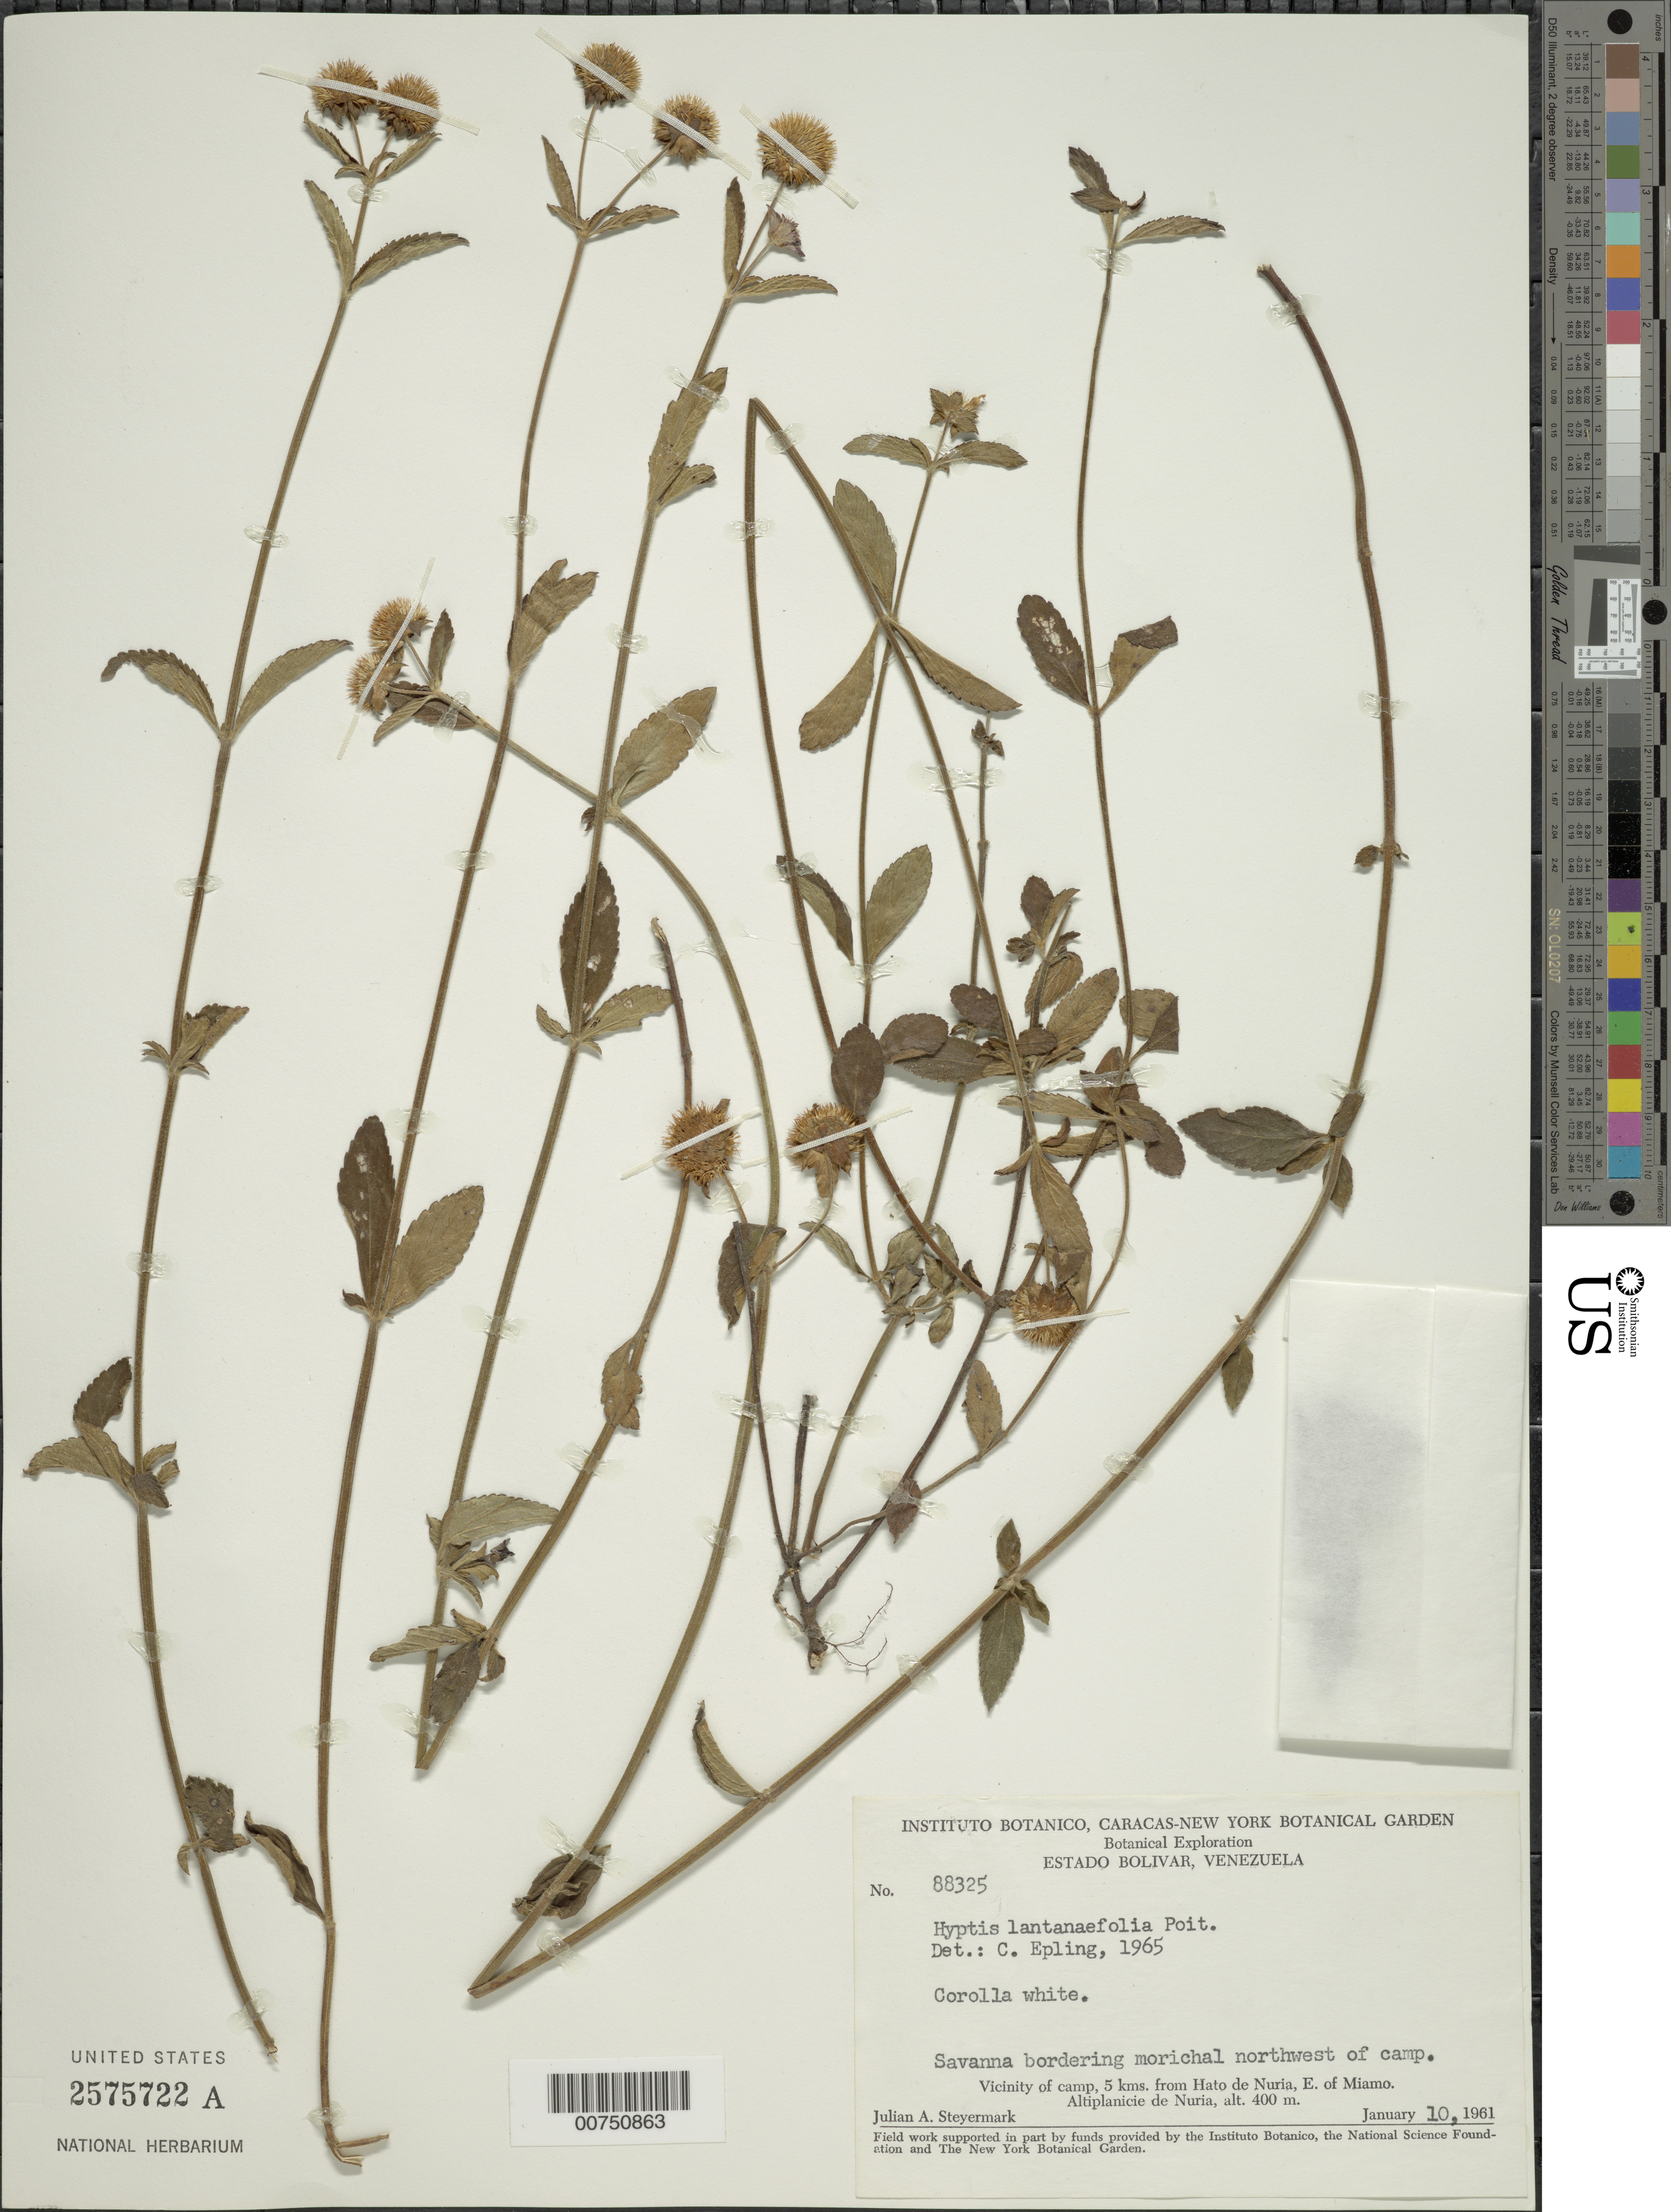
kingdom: Plantae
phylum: Tracheophyta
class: Magnoliopsida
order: Lamiales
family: Lamiaceae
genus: Hyptis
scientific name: Hyptis lantanifolia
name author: Poit.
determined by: Epling, C. C.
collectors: J. Steyermark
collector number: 88325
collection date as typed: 10-Jan-61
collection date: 1961-01-10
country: Venezuela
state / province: Bolívar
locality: Hato de Nuria, 5 km from; E of Miamo, Altiplanicie de Nuria, vic of camp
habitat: Savanna bordering morichal northwest of camp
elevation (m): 400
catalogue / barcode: US 2575722